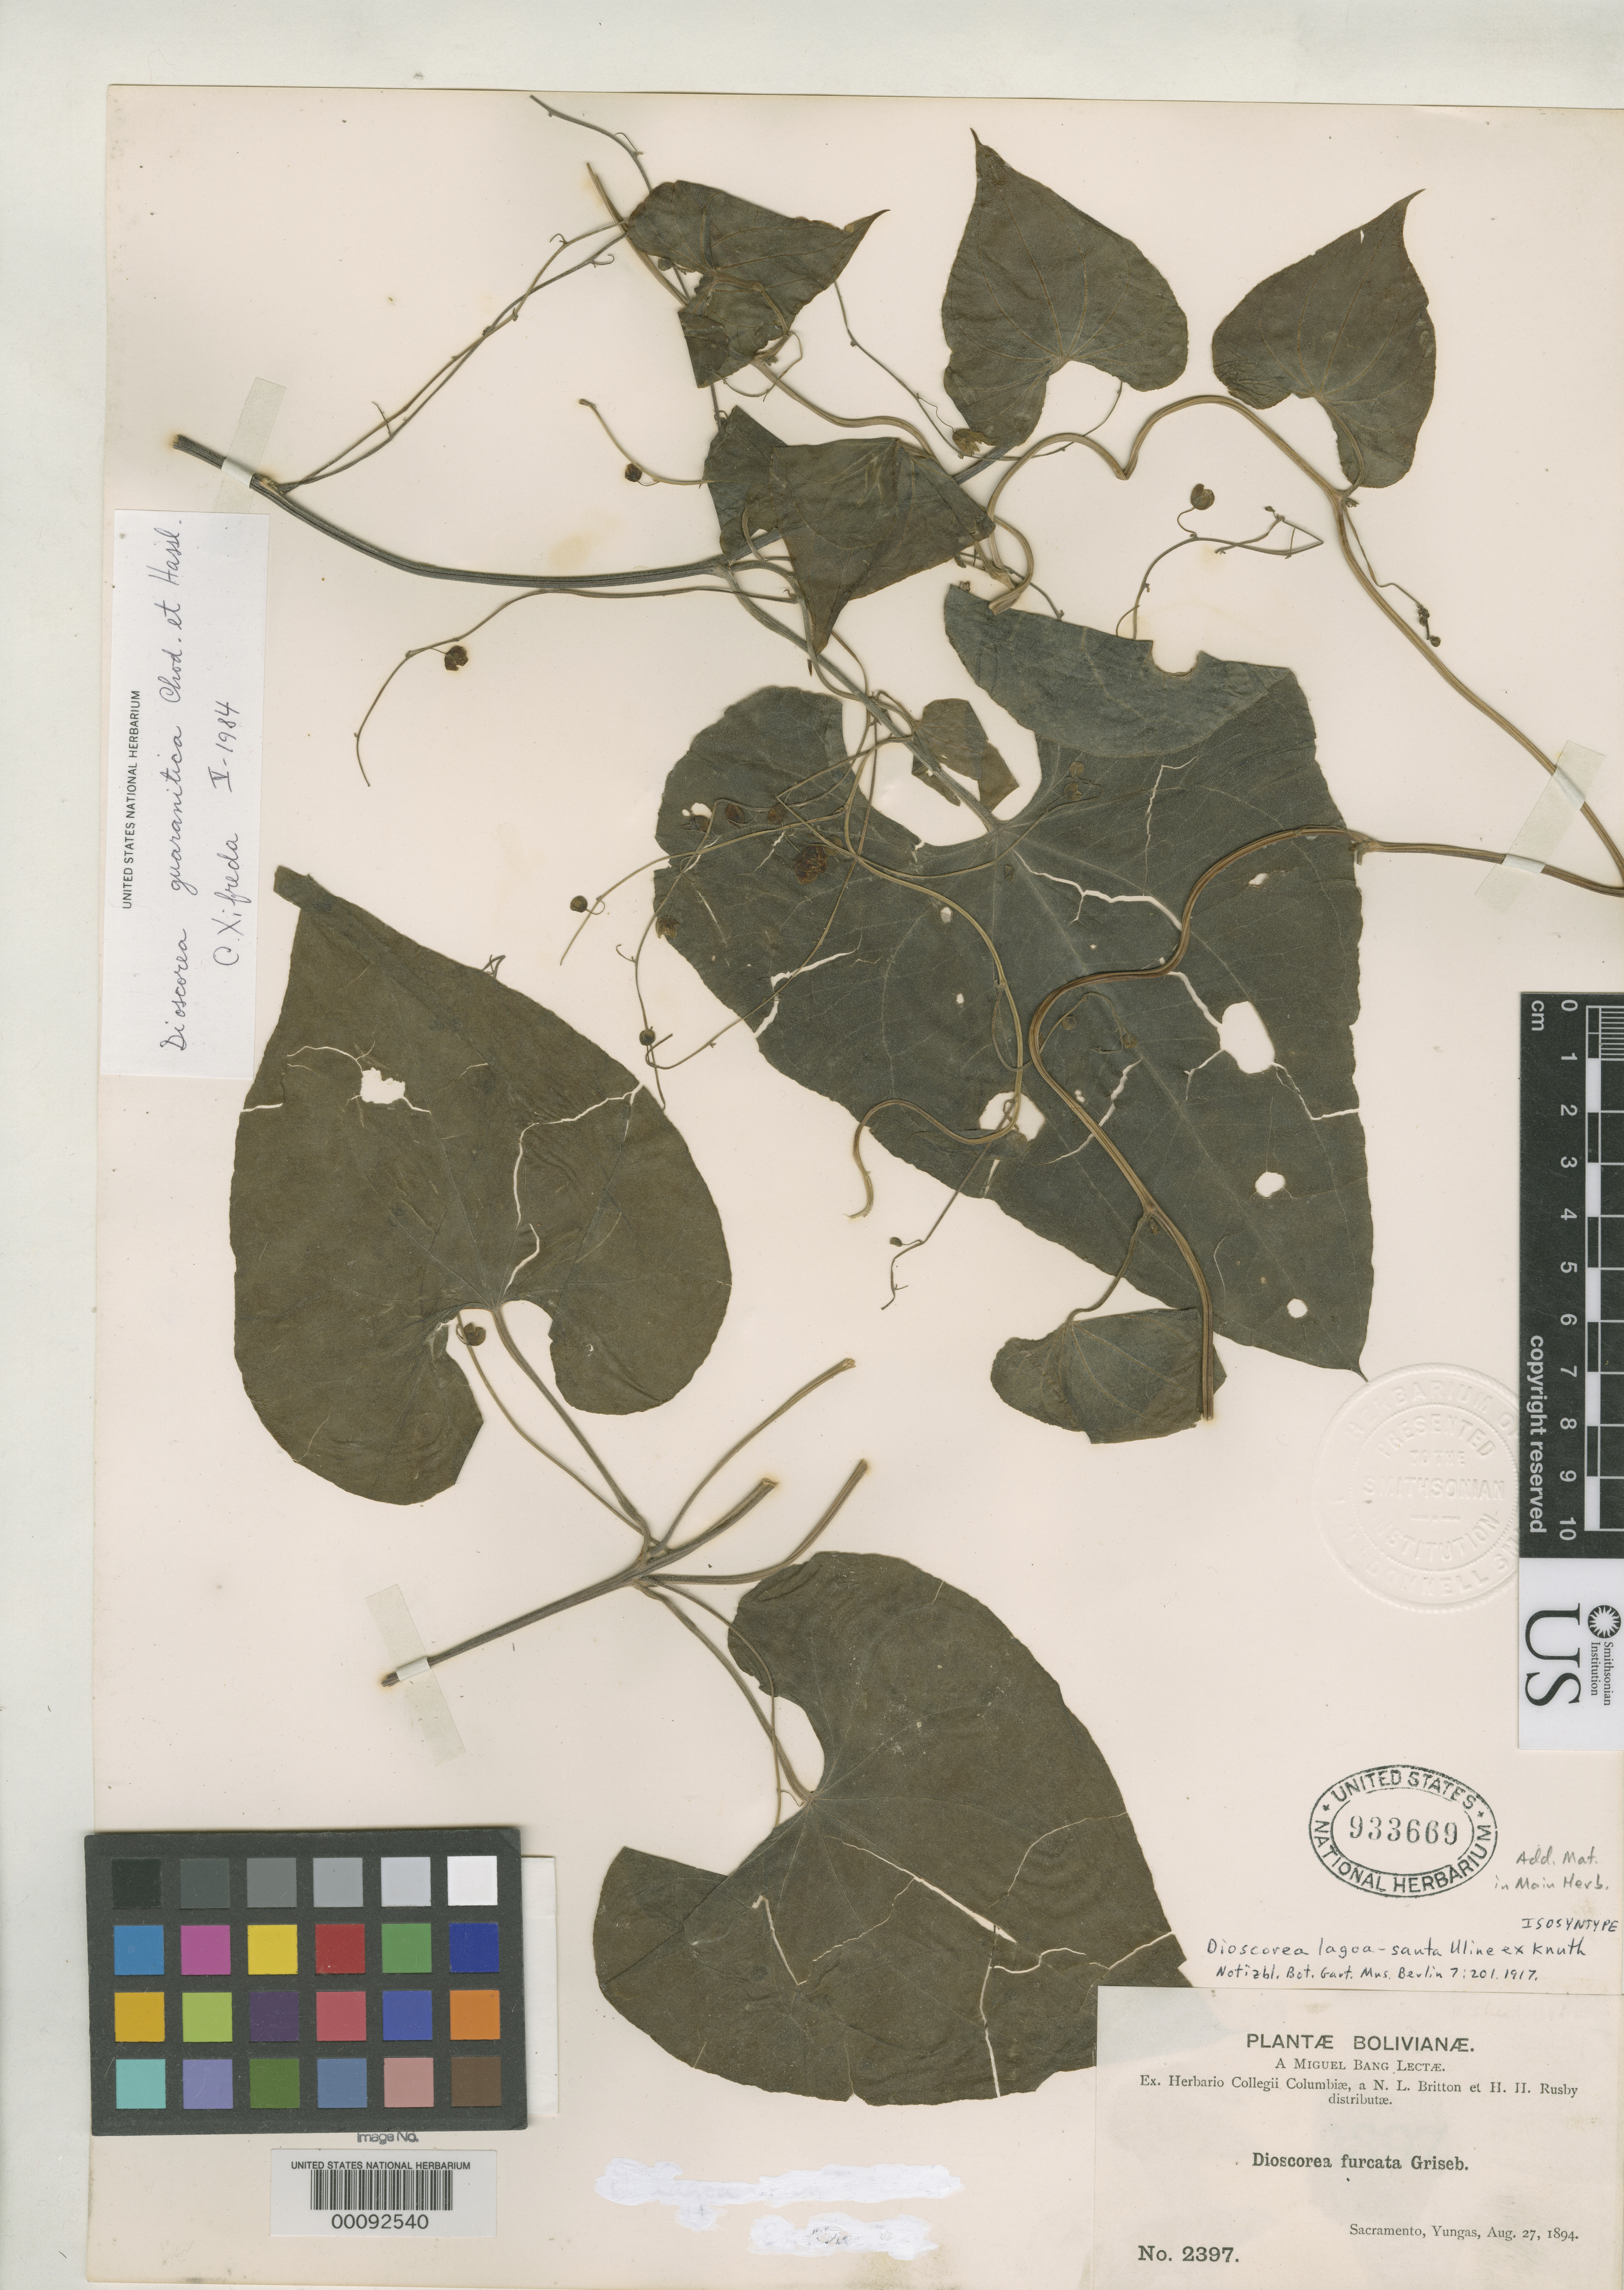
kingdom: Plantae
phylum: Tracheophyta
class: Liliopsida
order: Dioscoreales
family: Dioscoreaceae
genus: Dioscorea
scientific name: Dioscorea lagoa-santa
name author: Uline ex R. Knuth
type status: Isosyntype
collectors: M. Bang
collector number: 2397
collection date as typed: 27 Aug 1894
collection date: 1894-08-27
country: Bolivia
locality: Sacramento, Yungas.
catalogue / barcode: US 933669